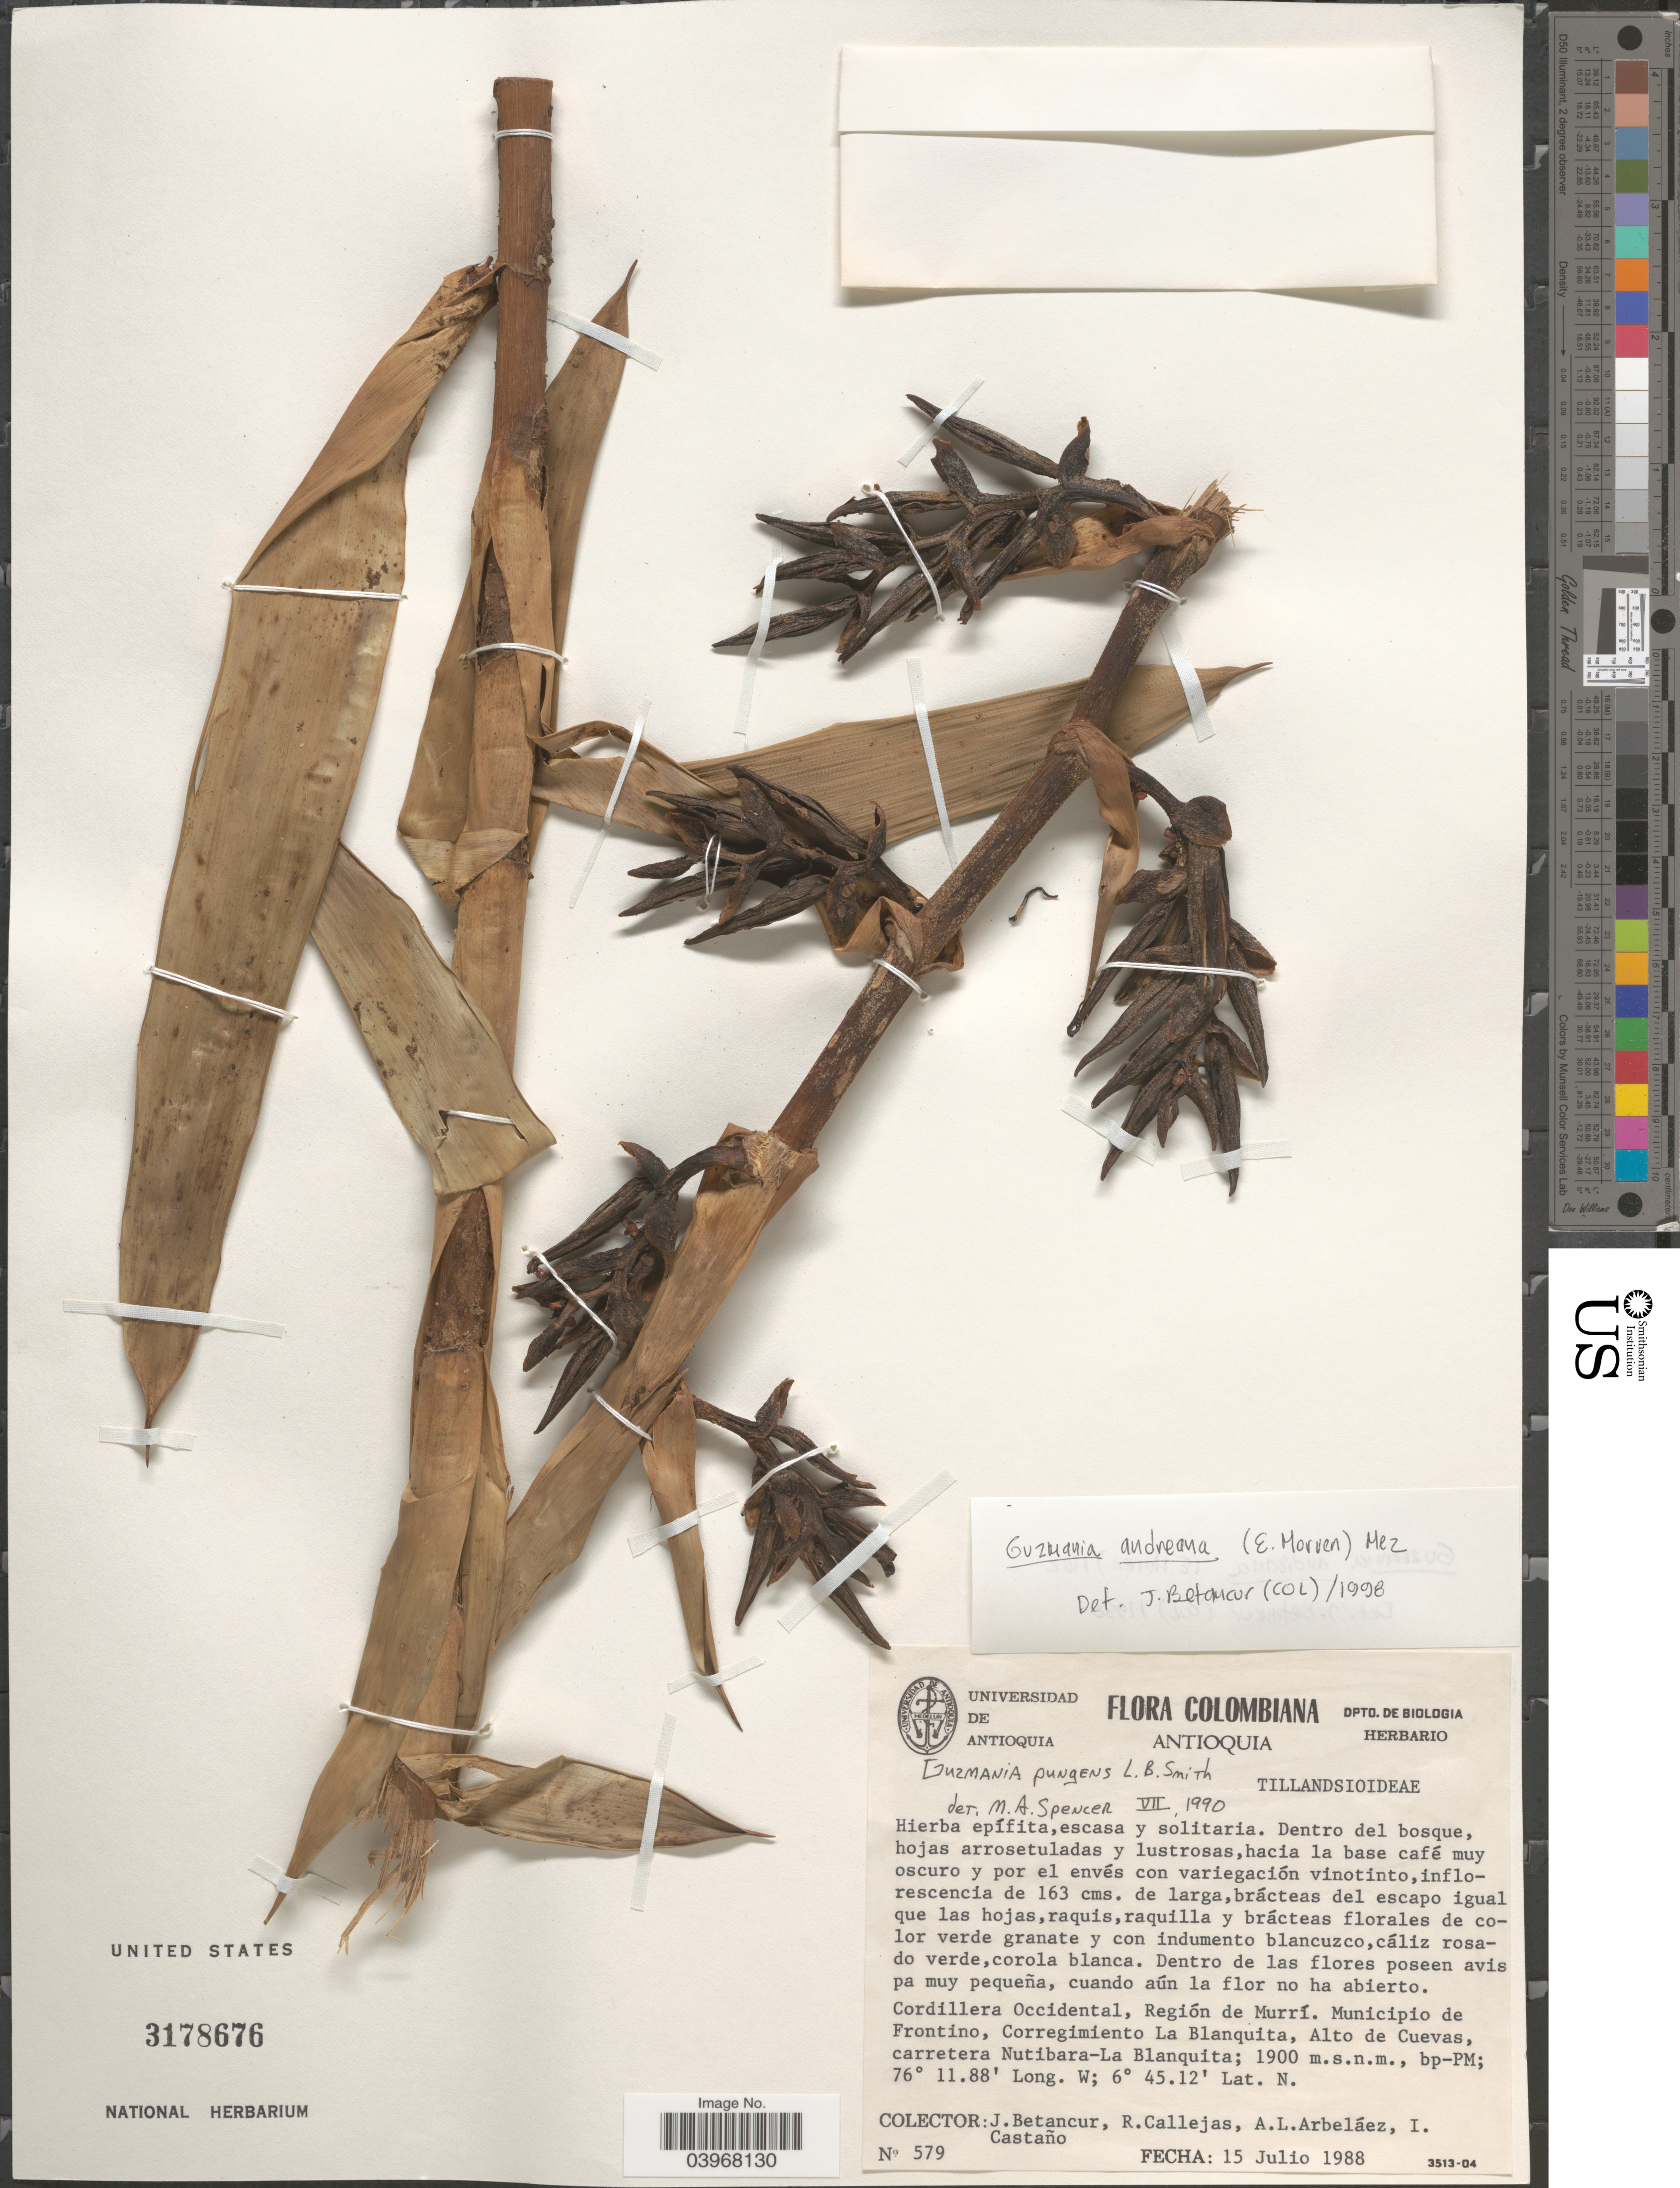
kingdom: Plantae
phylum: Tracheophyta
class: Liliopsida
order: Poales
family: Bromeliaceae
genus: Guzmania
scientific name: Guzmania andreana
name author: (É. Morren) Mez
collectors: J. Betancur, R. Callejas, A. Arbeláez Alvarez & I. Castaño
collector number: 579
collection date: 1988-07-15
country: Colombia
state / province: Antioquia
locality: Cordillera Occidental, Región de Murrí. Municipio de Frontino, Corregimiento La Blanquita, Alto de Cuevas, carretera Nutibara-La Blanquita.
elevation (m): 1900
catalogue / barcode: US 3178676